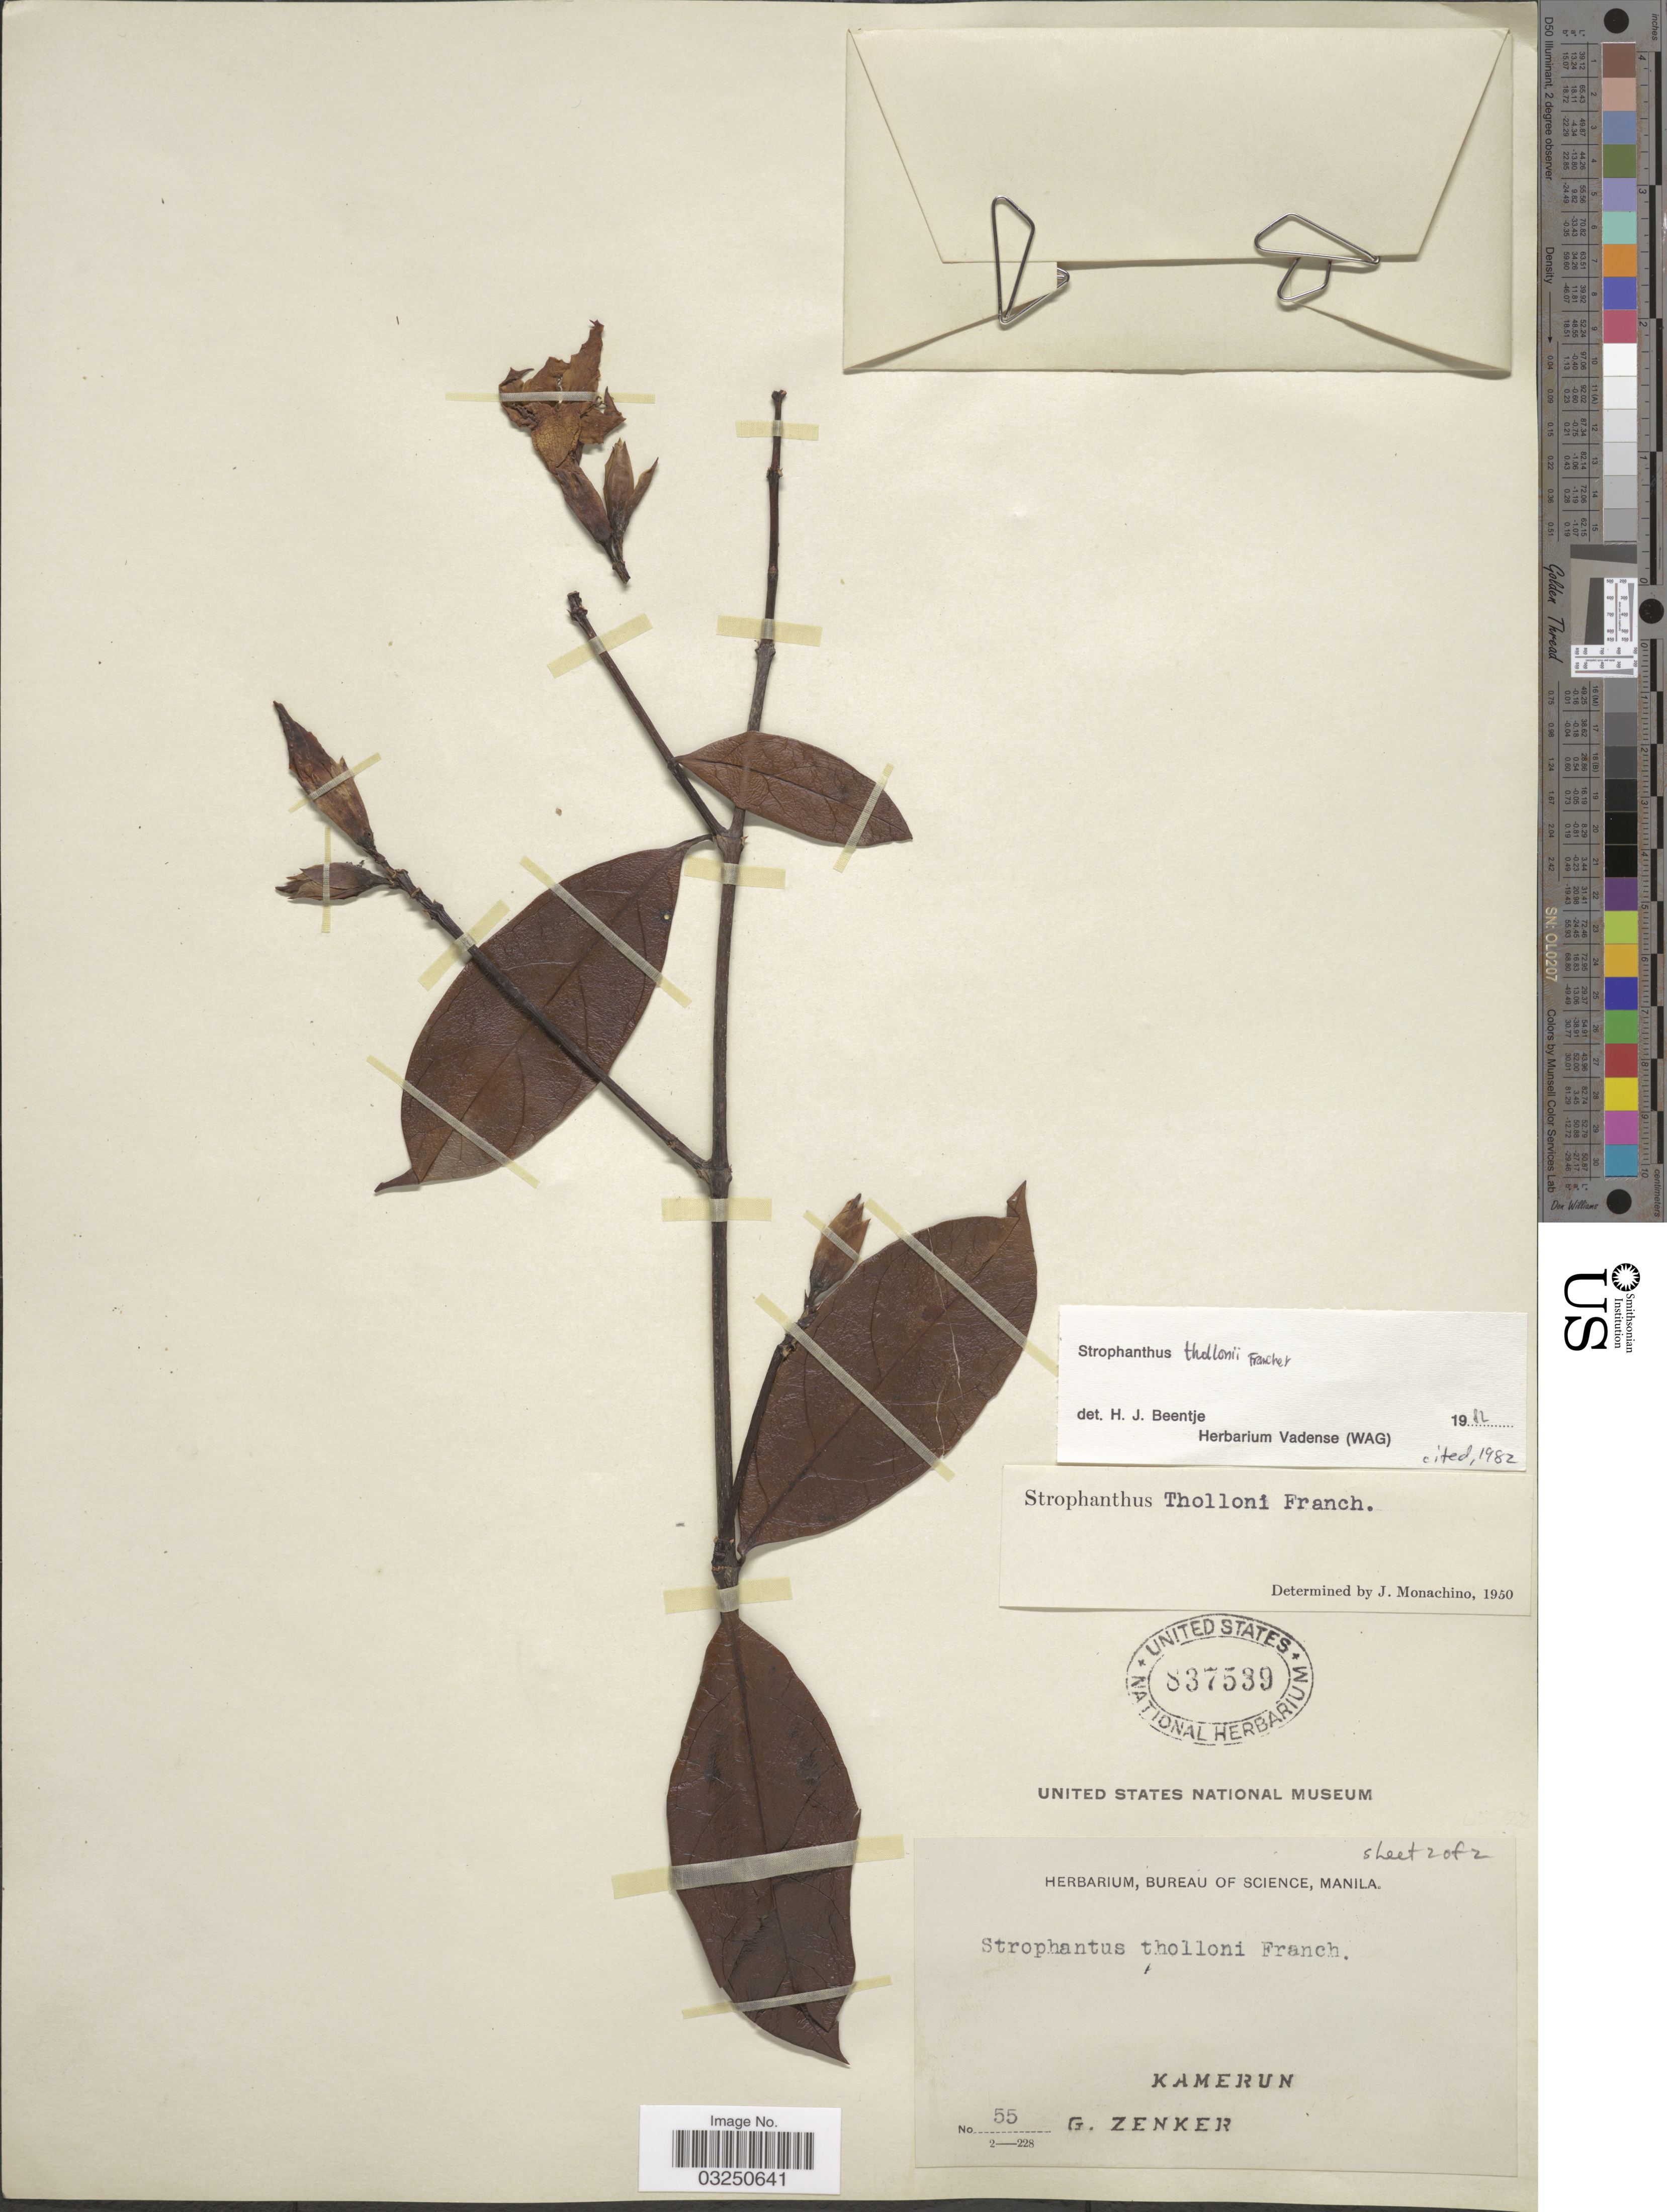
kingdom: Plantae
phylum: Tracheophyta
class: Magnoliopsida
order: Gentianales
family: Apocynaceae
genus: Strophanthus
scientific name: Strophanthus thollonii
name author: Franch.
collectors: G. A. Zenker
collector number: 55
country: Cameroon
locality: Kamerun.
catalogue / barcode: US 837539